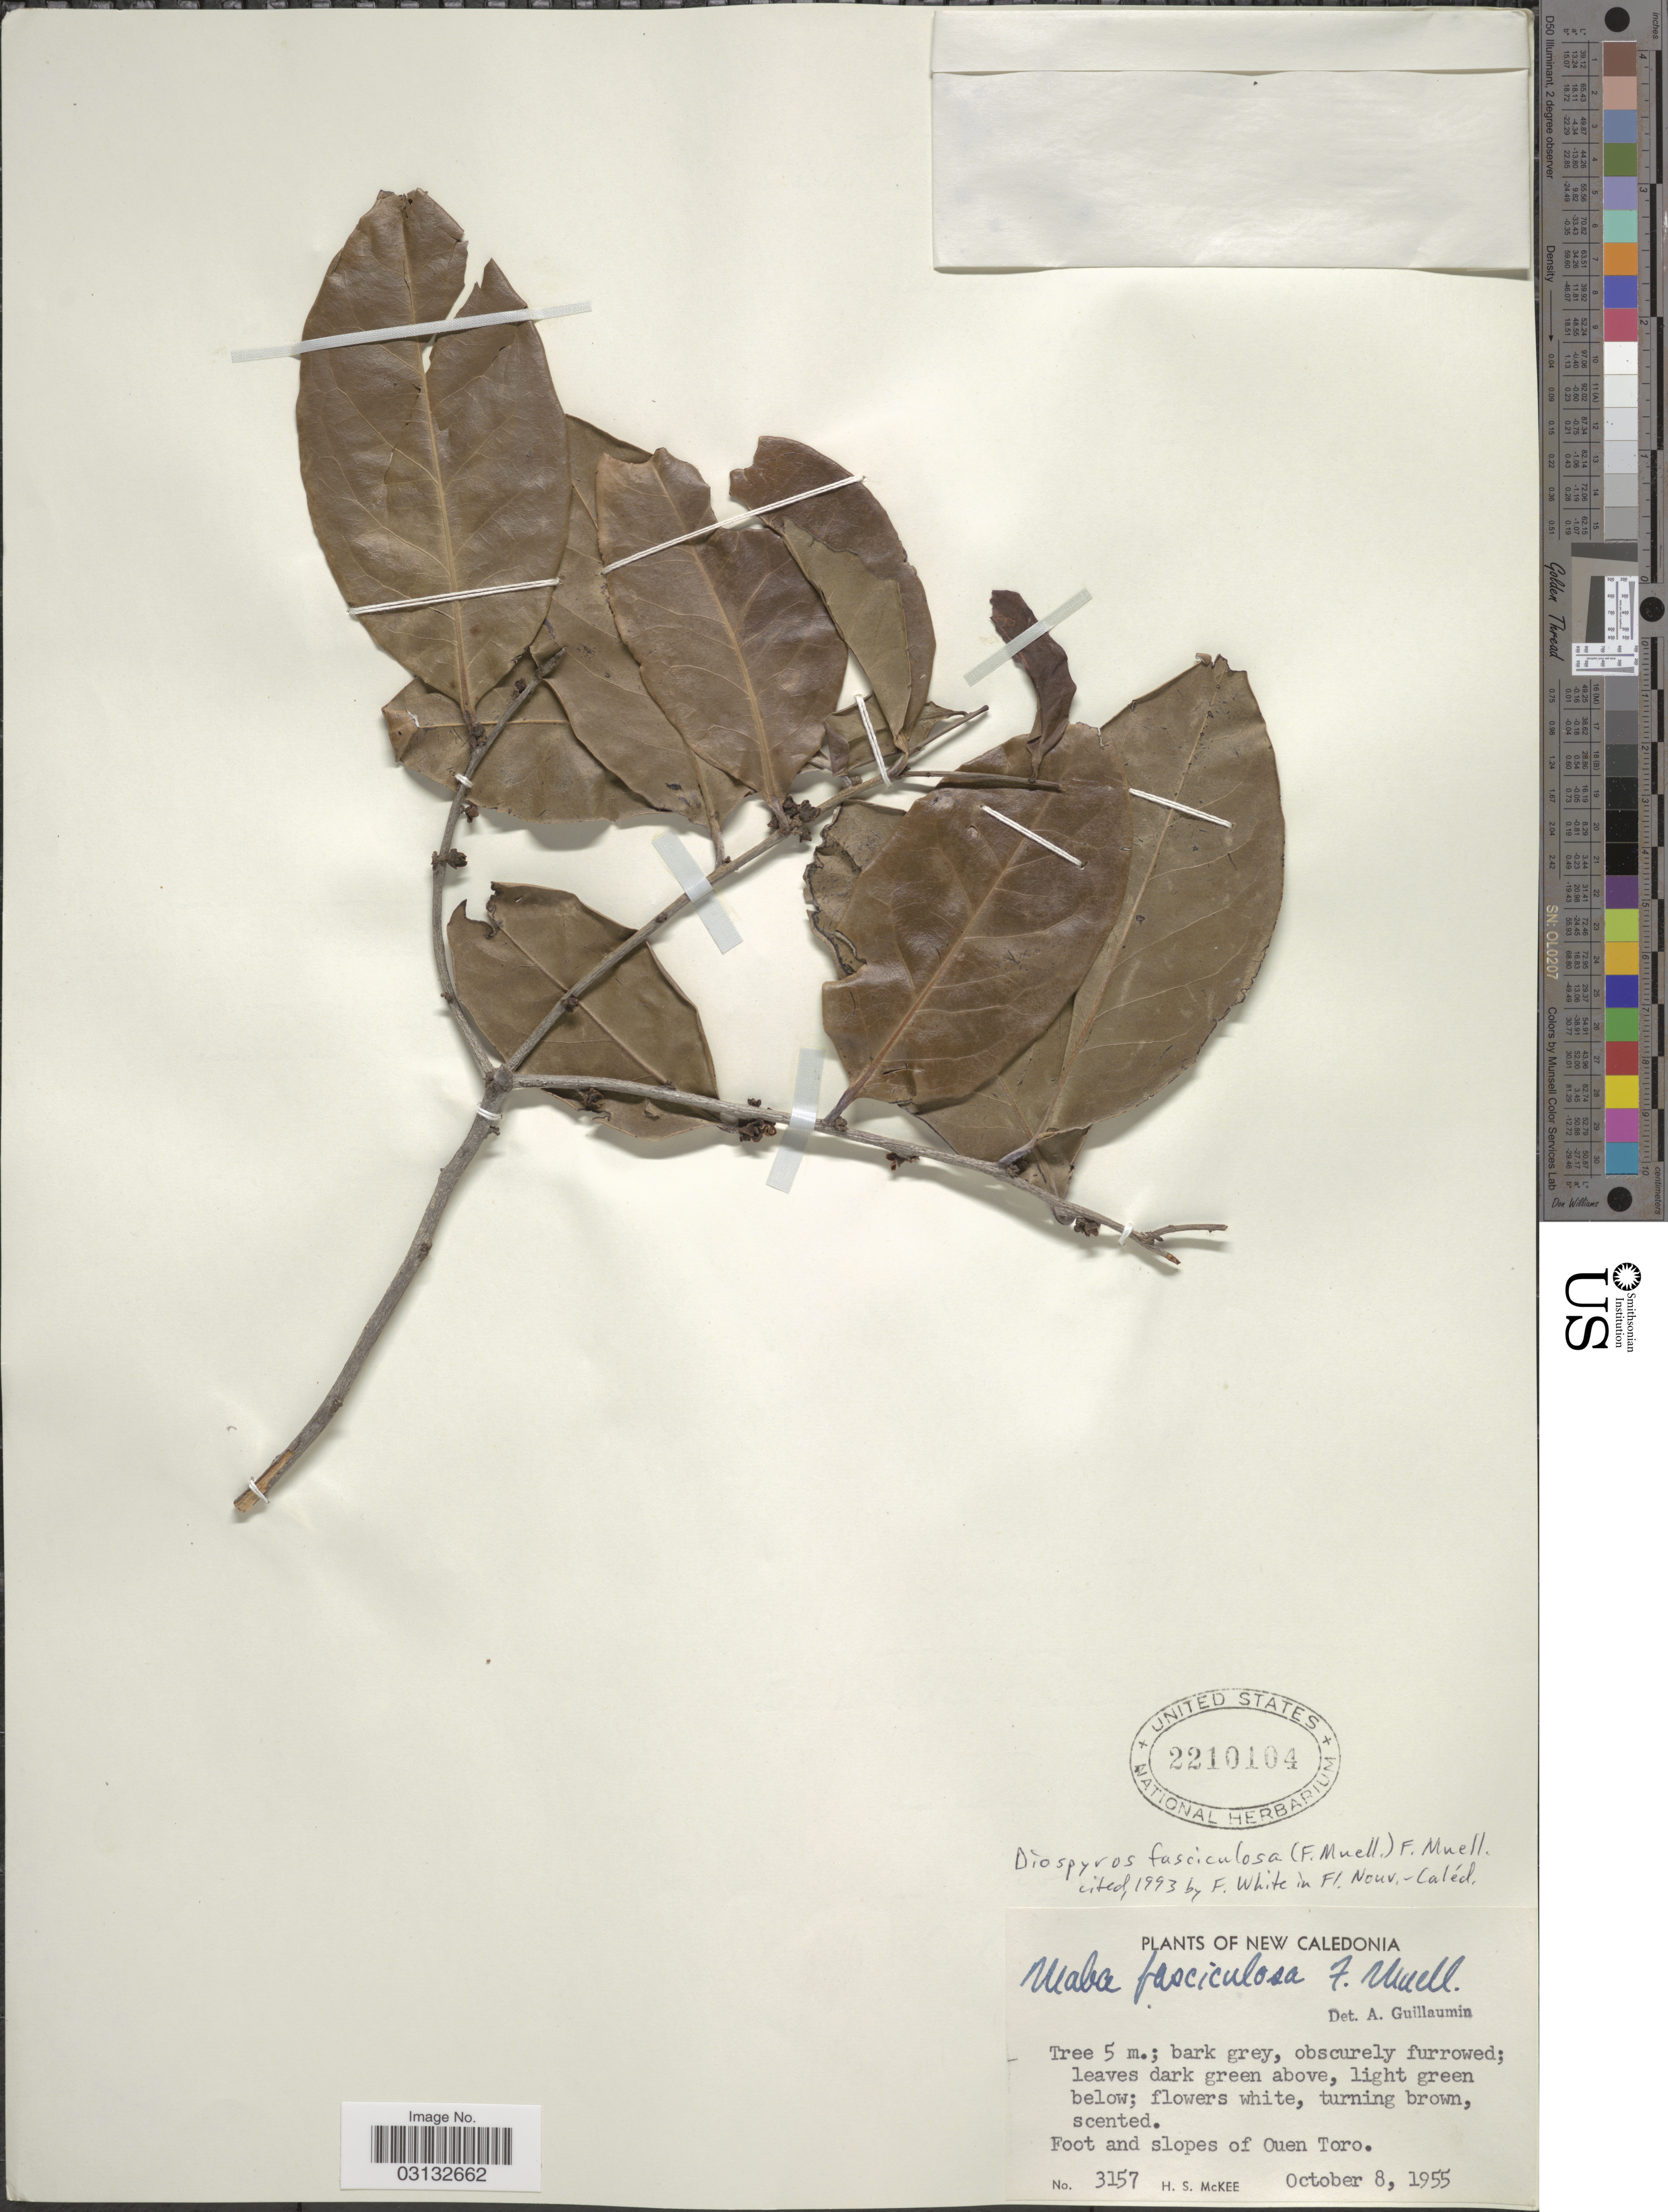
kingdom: Plantae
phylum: Tracheophyta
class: Magnoliopsida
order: Ericales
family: Ebenaceae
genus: Diospyros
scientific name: Diospyros fasciculosa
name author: (F. Muell.) F. Muell.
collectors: H. S. McKee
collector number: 3157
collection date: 1955-10-08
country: New Caledonia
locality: Foot and slopes of Ouen Toro.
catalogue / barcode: US 2210104